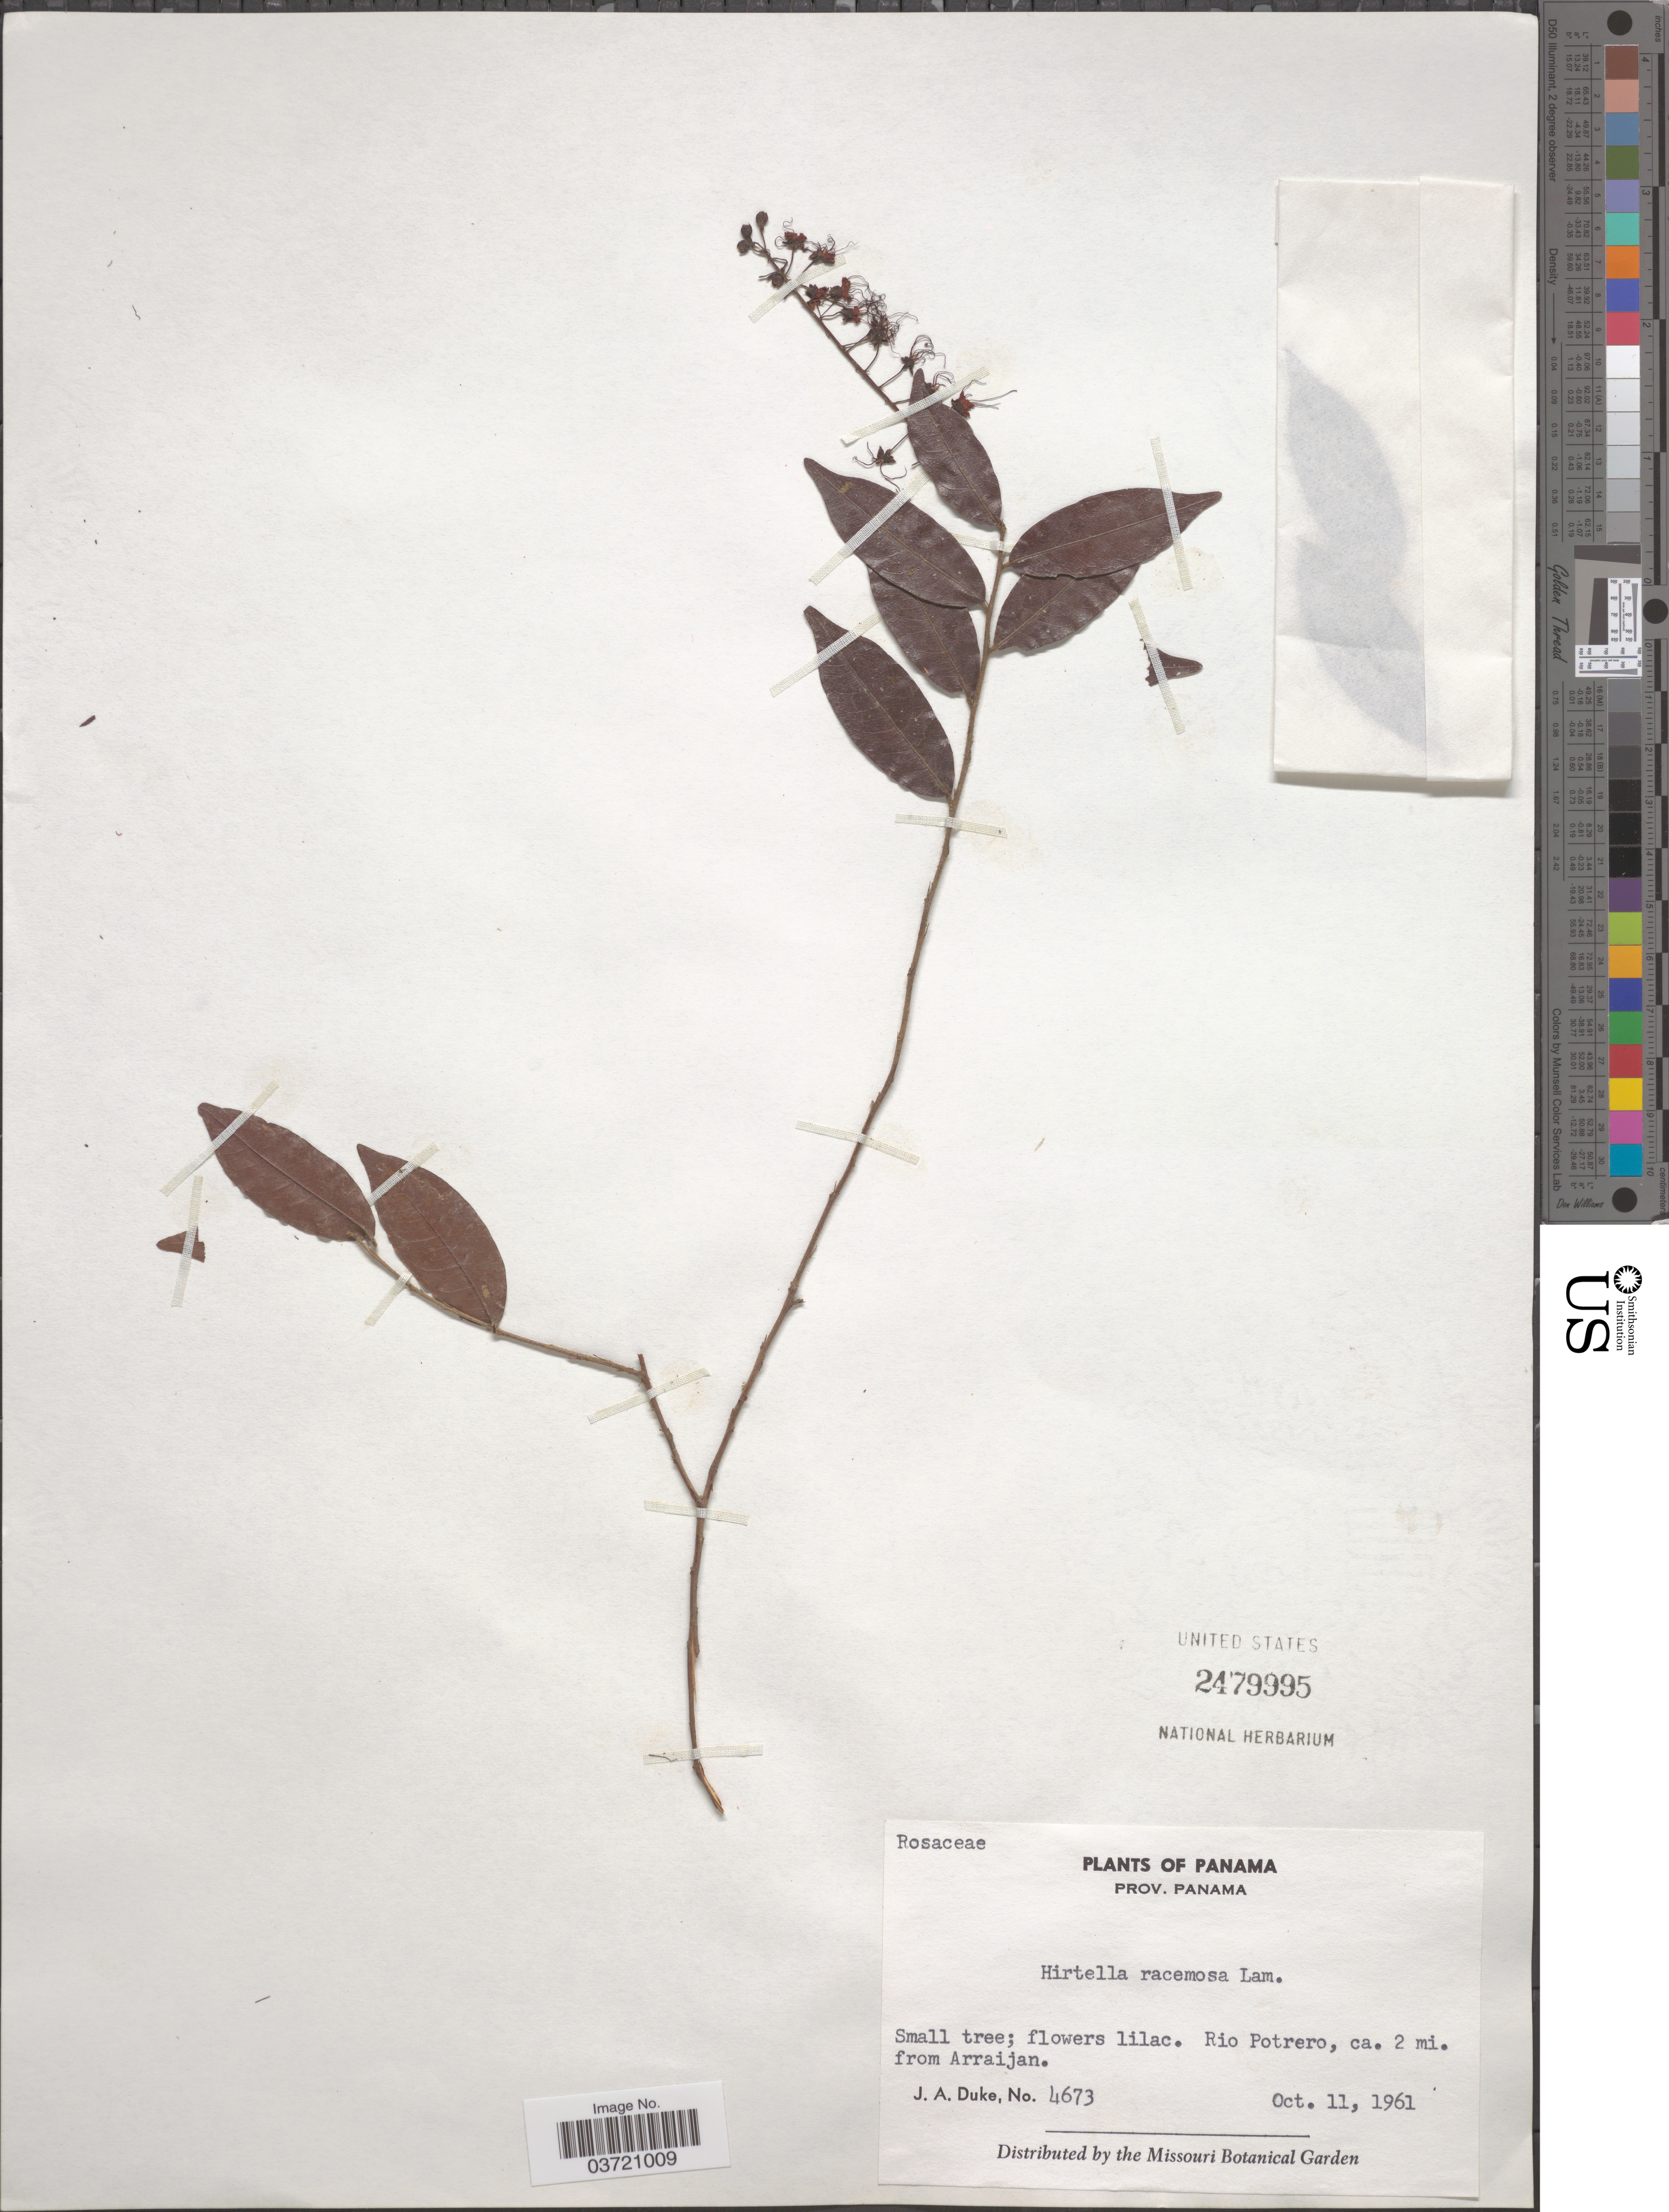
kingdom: Plantae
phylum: Tracheophyta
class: Magnoliopsida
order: Malpighiales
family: Chrysobalanaceae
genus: Hirtella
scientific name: Hirtella racemosa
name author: Lam.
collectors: J. A. Duke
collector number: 4673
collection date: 1961-10-11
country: Panama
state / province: Panamá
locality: Rio Potrero, ca. 2 mi. from Arraijan.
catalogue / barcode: US 2479995